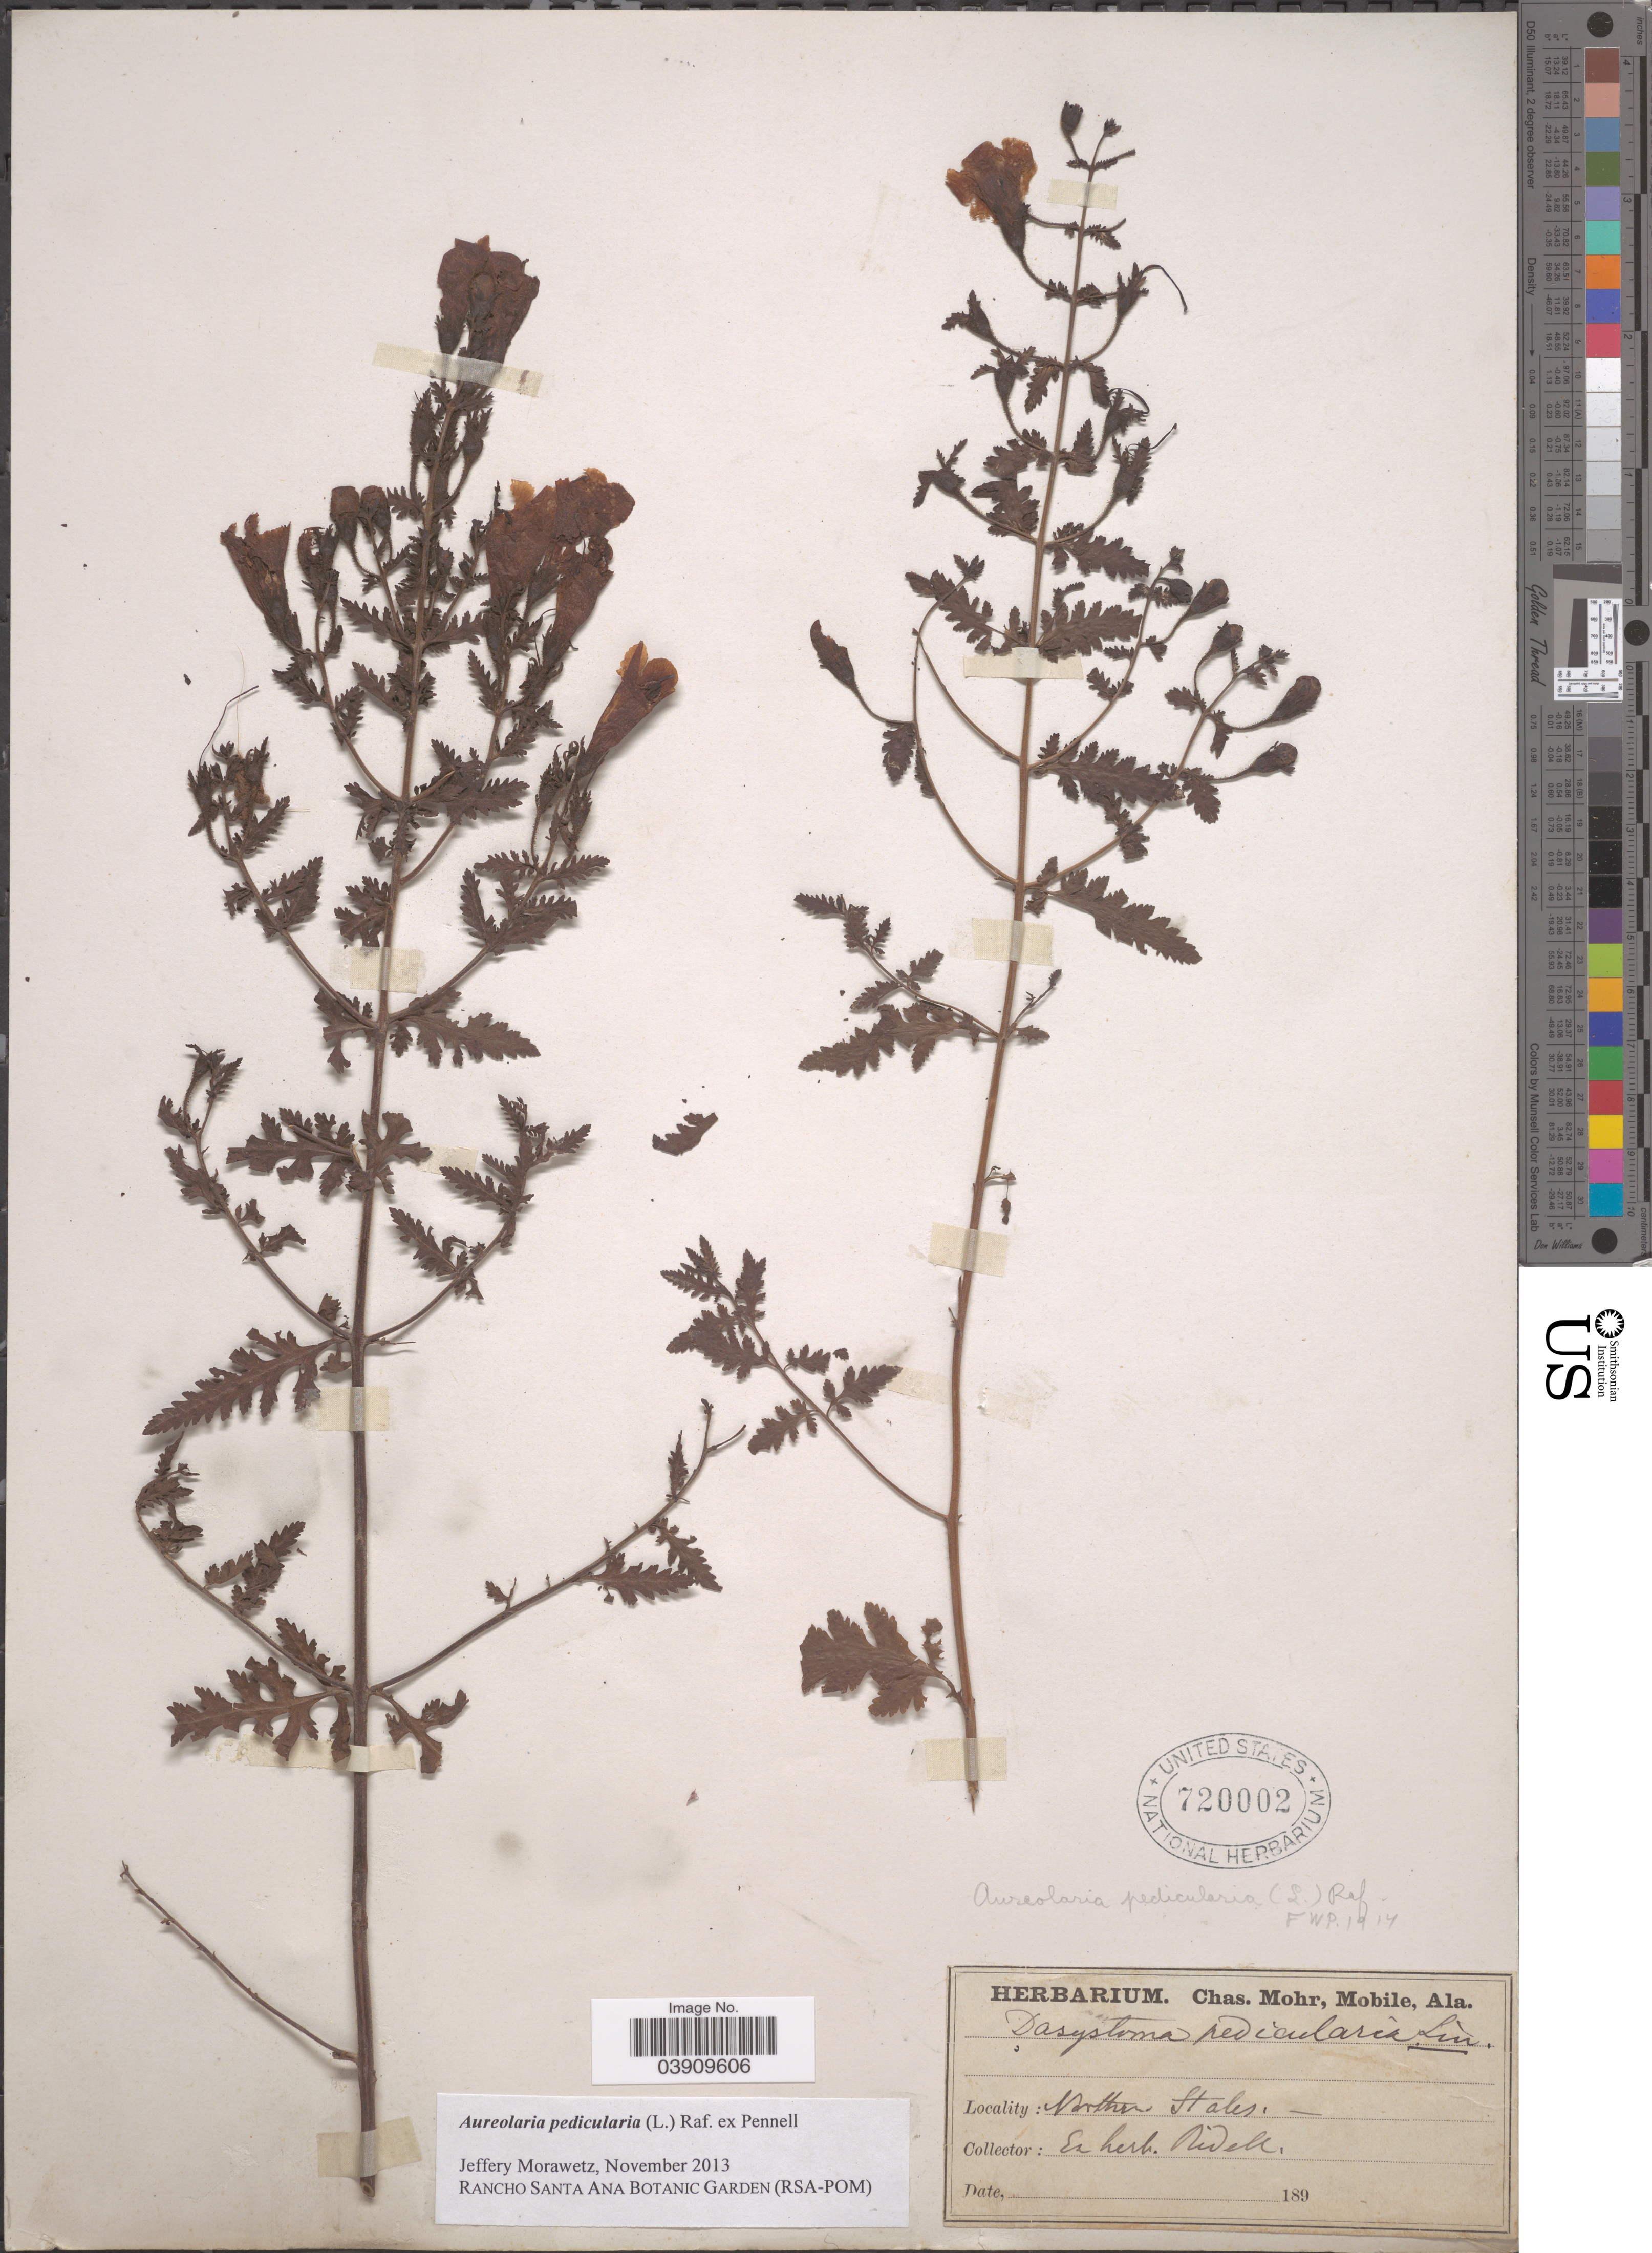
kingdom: Plantae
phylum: Tracheophyta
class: Magnoliopsida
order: Lamiales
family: Orobanchaceae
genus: Aureolaria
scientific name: Aureolaria pedicularia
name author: (L.) Raf. ex Farw.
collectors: ex herb. Ridell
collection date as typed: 189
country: United States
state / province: Alabama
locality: Northern States.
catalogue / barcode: US 720002